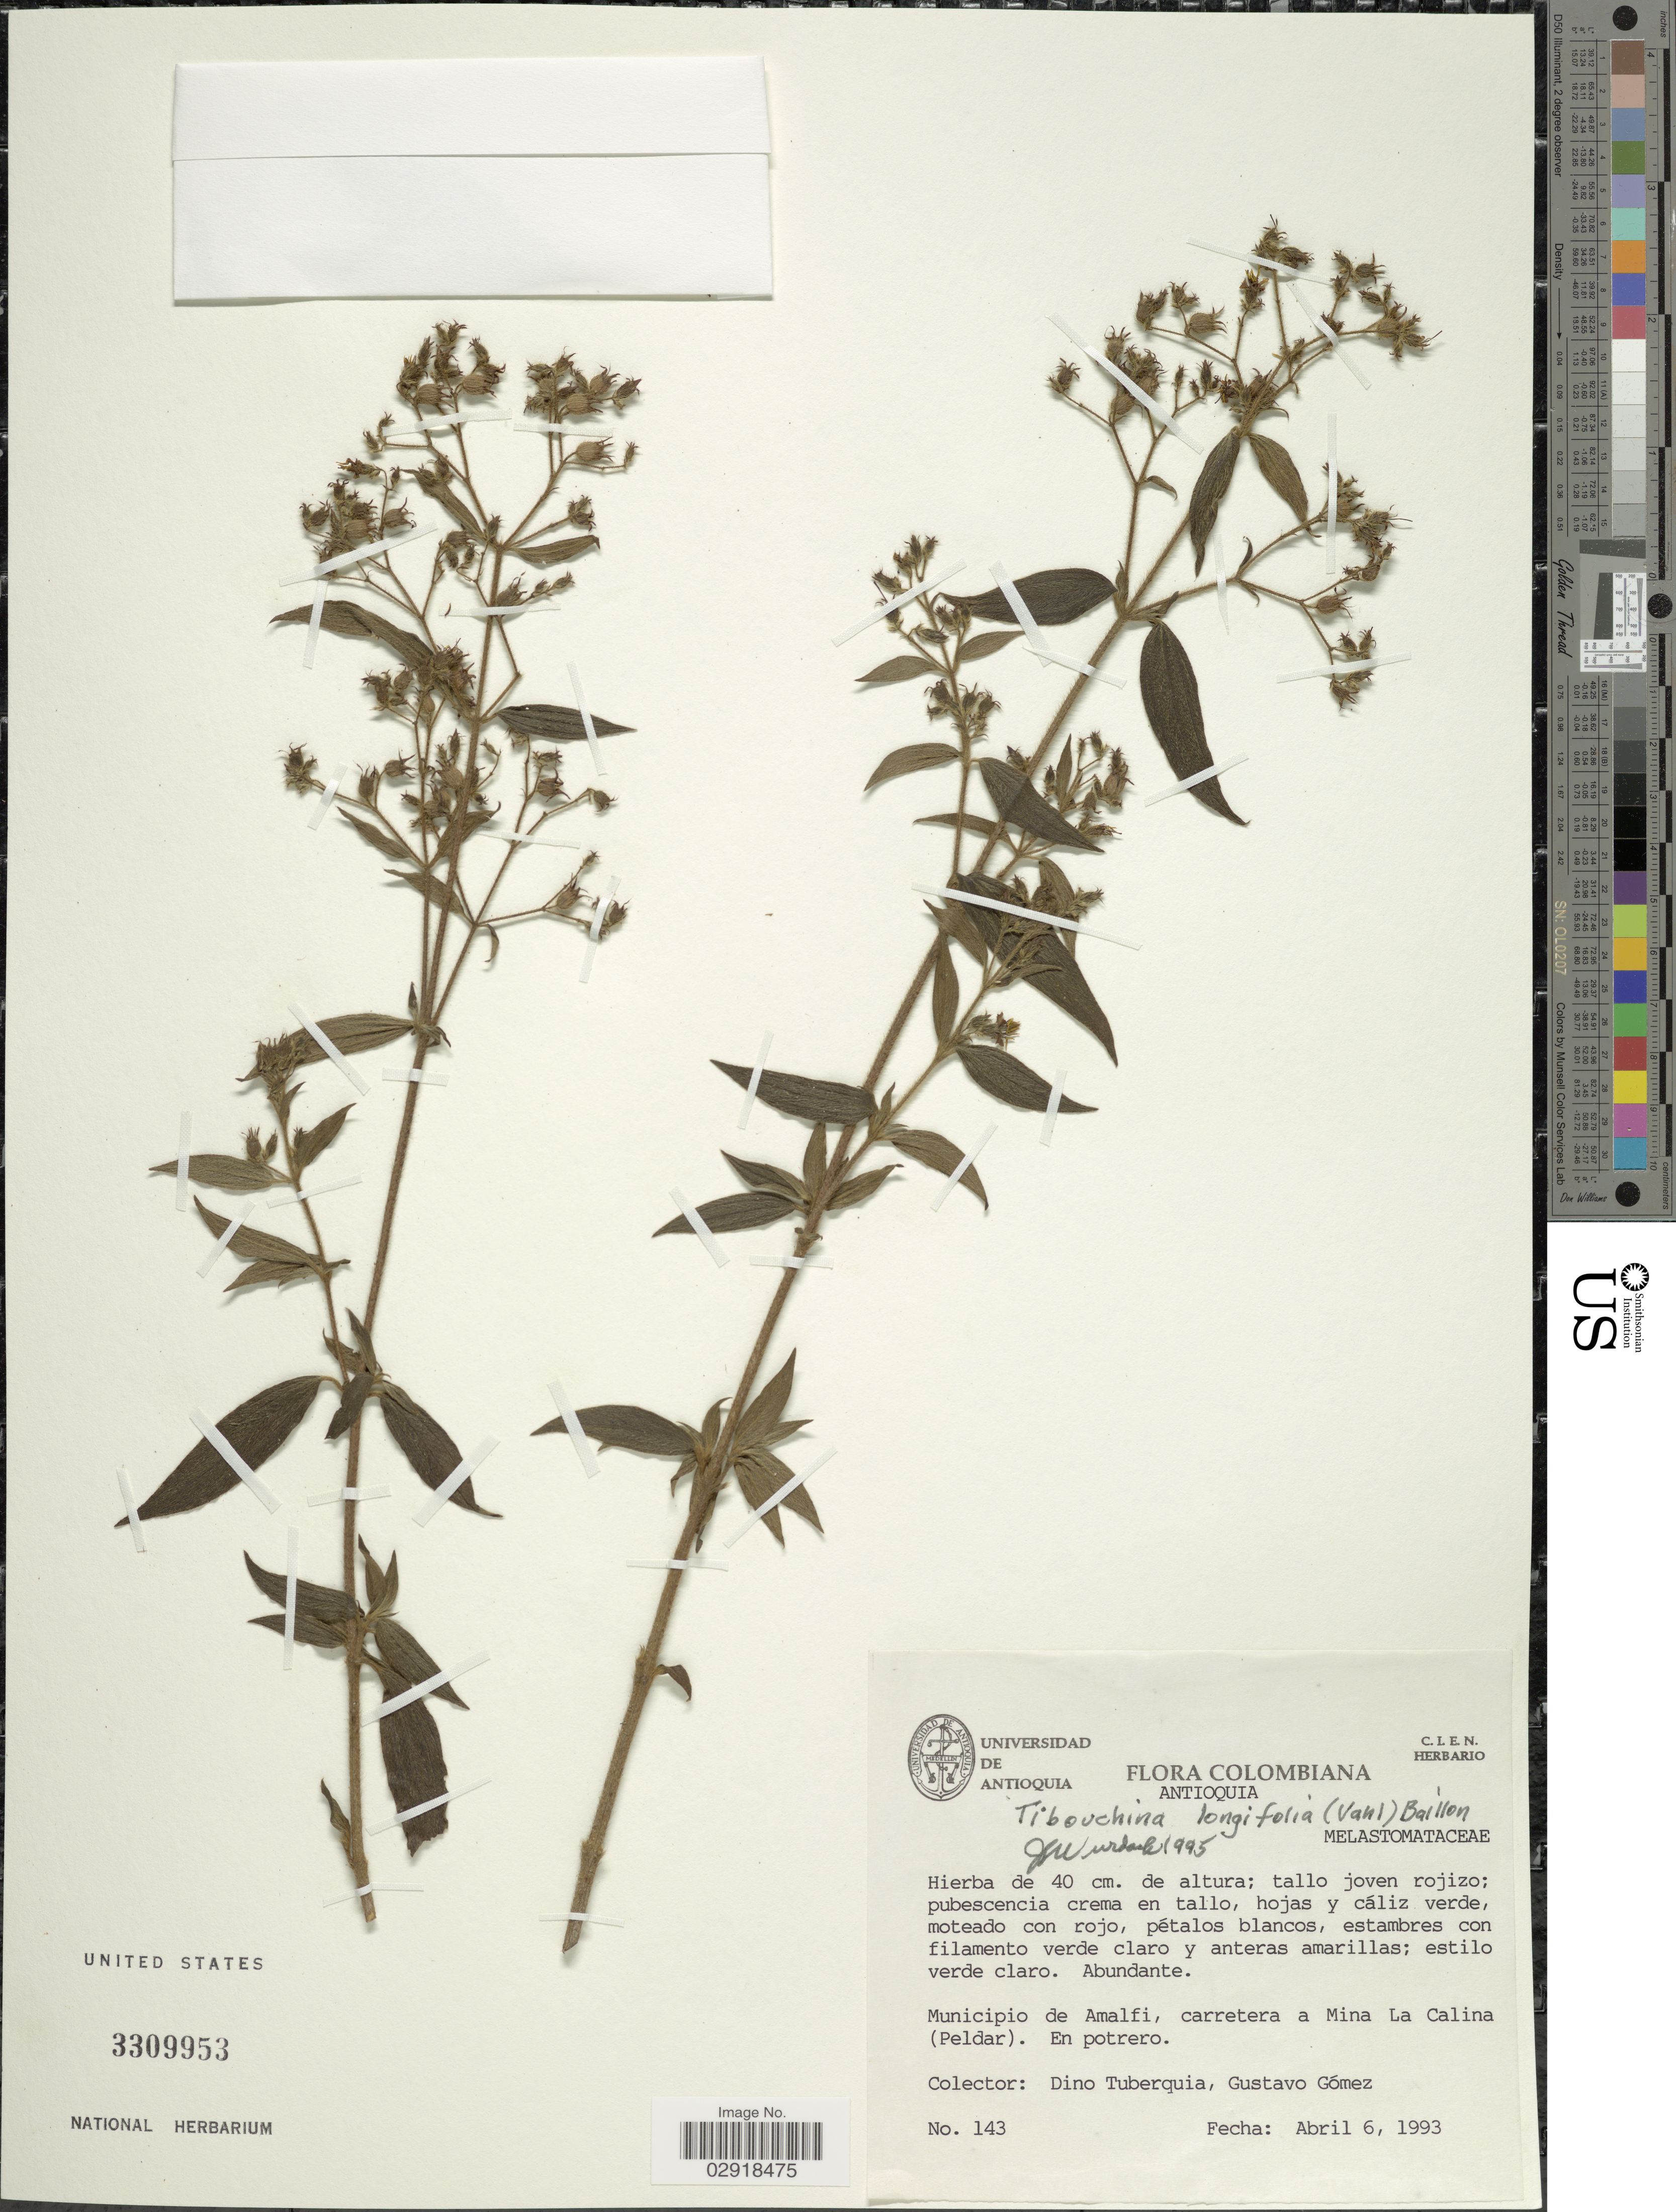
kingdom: Plantae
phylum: Tracheophyta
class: Magnoliopsida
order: Myrtales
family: Melastomataceae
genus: Chaetogastra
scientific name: Chaetogastra longifolia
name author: (Vahl) DC.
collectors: D. Tuberquia & G. Gomez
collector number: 143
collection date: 1993-04-06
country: Colombia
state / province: Antioquia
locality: Municipio de Amalfi, carretera a Mina La Calina (Peldar), En potrero.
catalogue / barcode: US 3309953